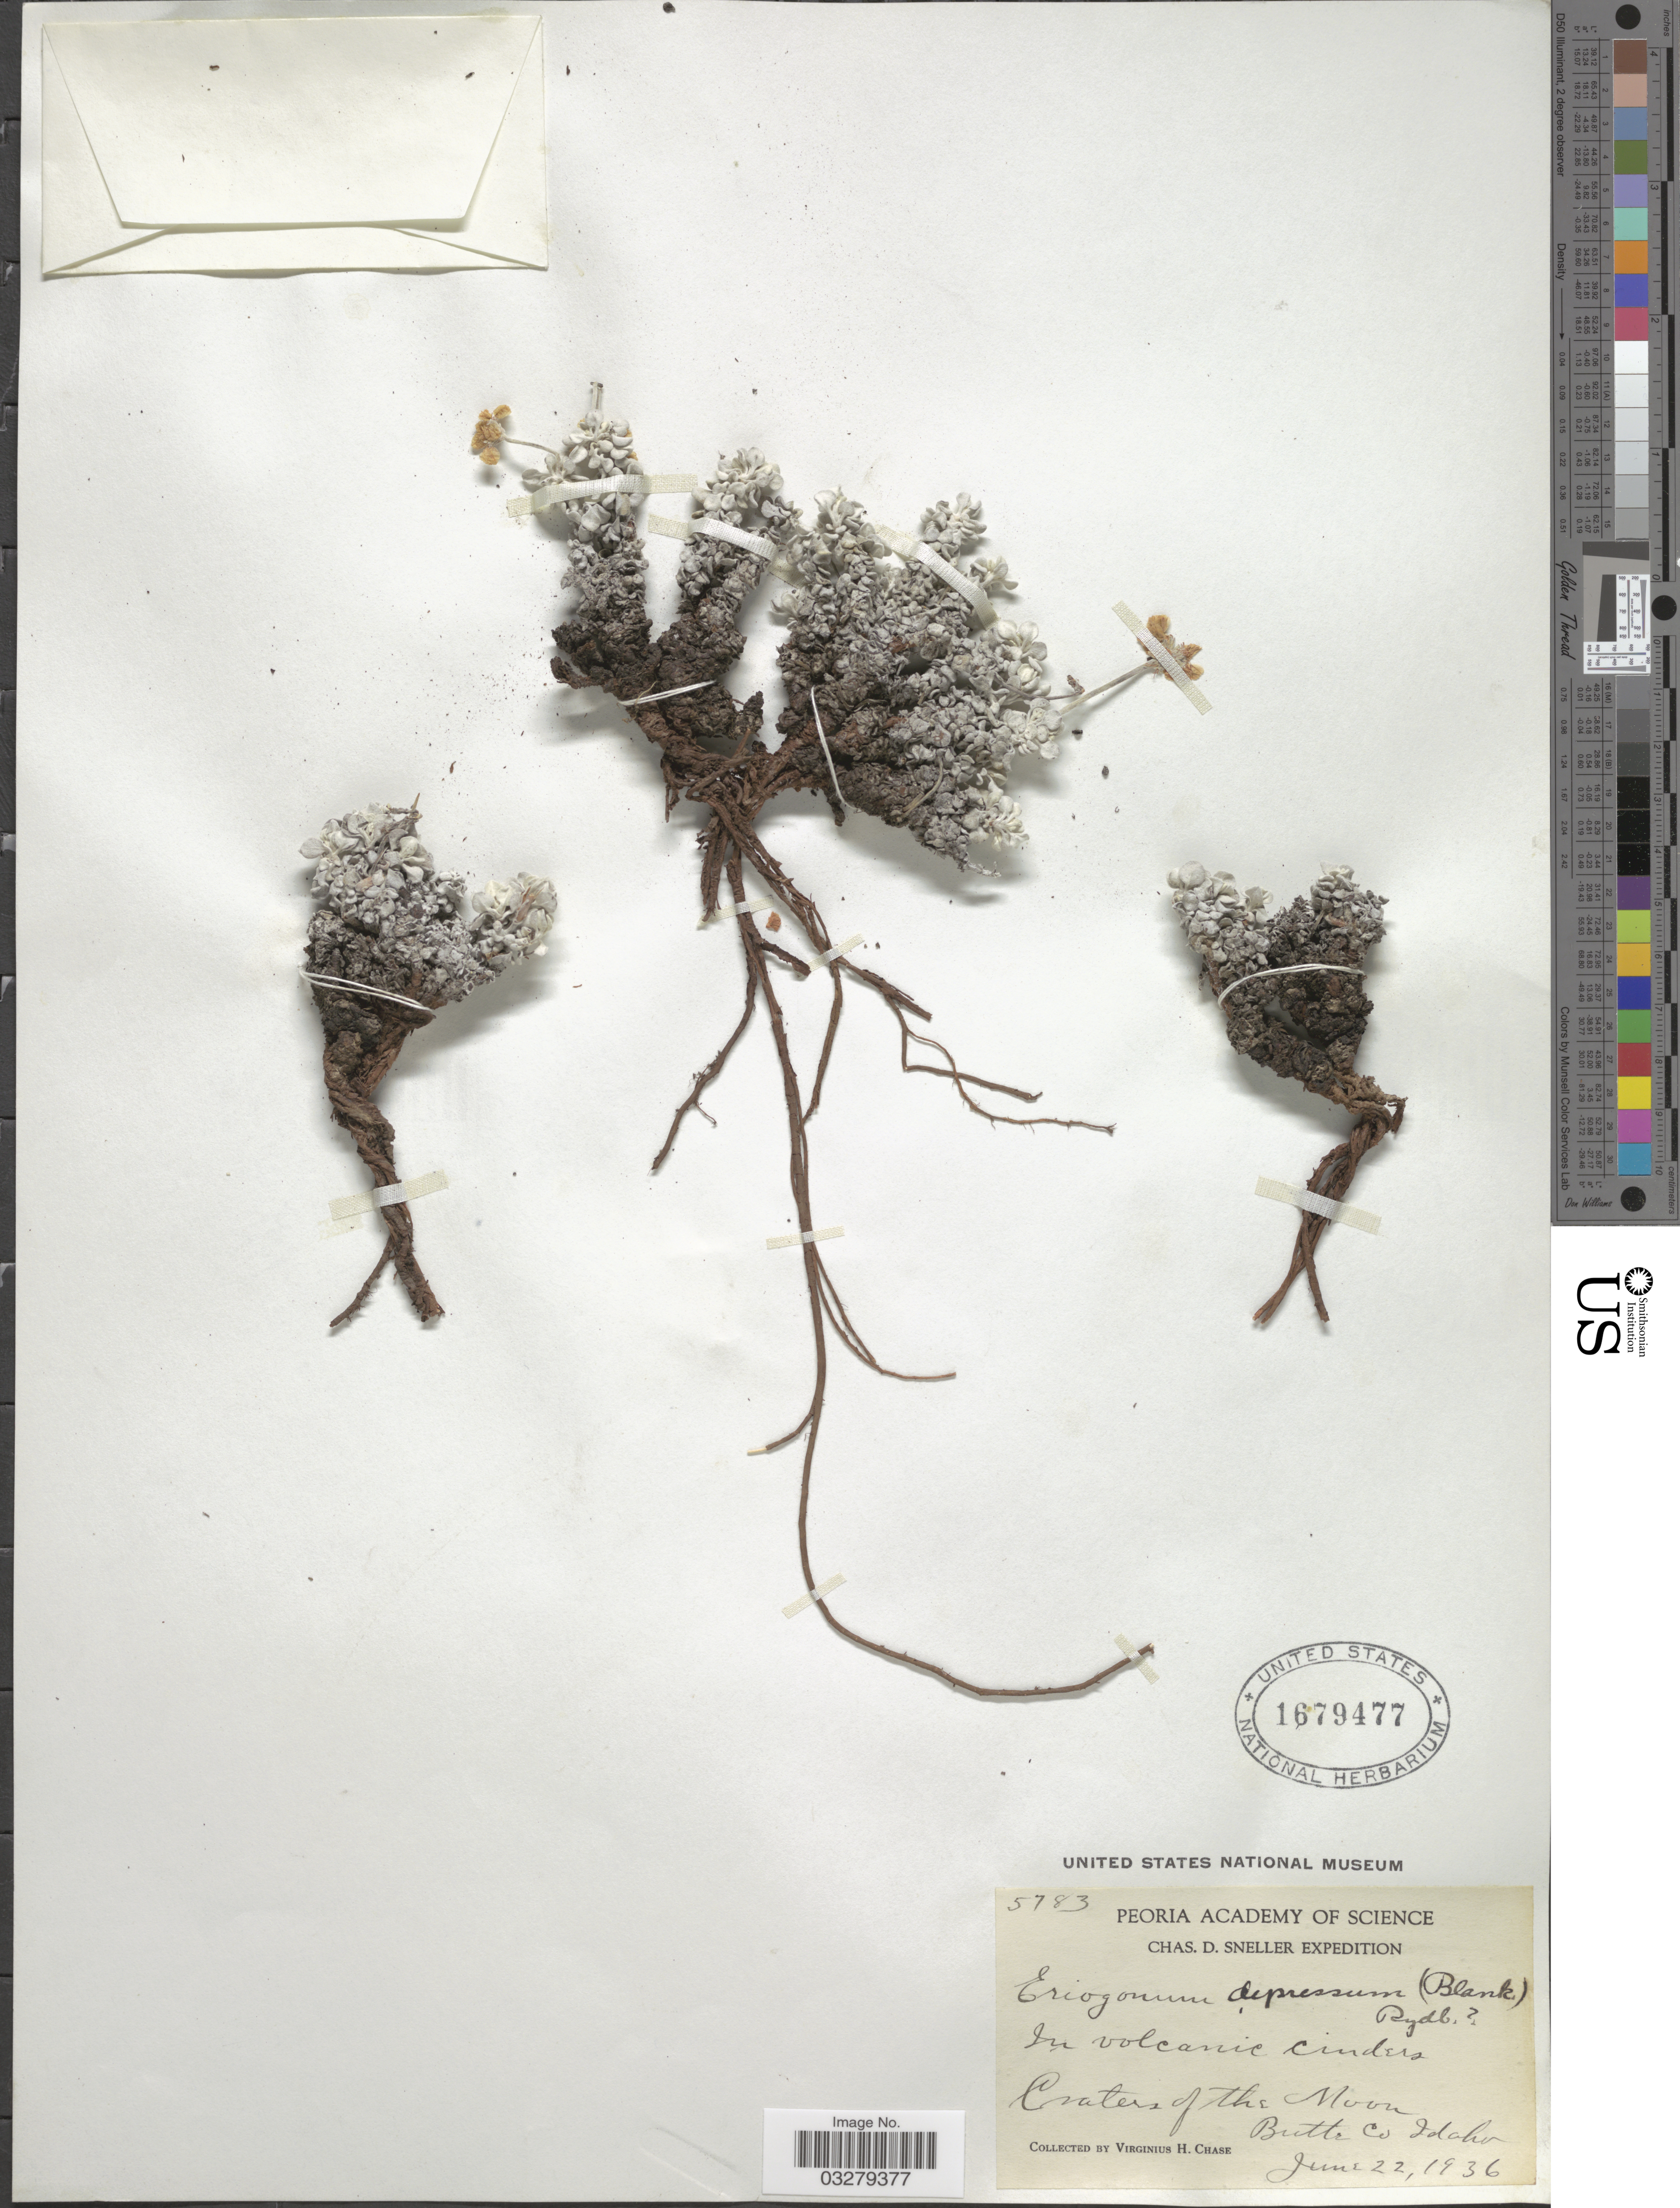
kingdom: Plantae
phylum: Tracheophyta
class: Magnoliopsida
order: Caryophyllales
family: Polygonaceae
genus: Eriogonum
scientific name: Eriogonum ovalifolium var. depressum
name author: Blank.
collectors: V. H. Chase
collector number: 5782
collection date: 1936-06-22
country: United States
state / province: Idaho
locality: Craters of the Moon, Butte Co.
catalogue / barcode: US 1679477